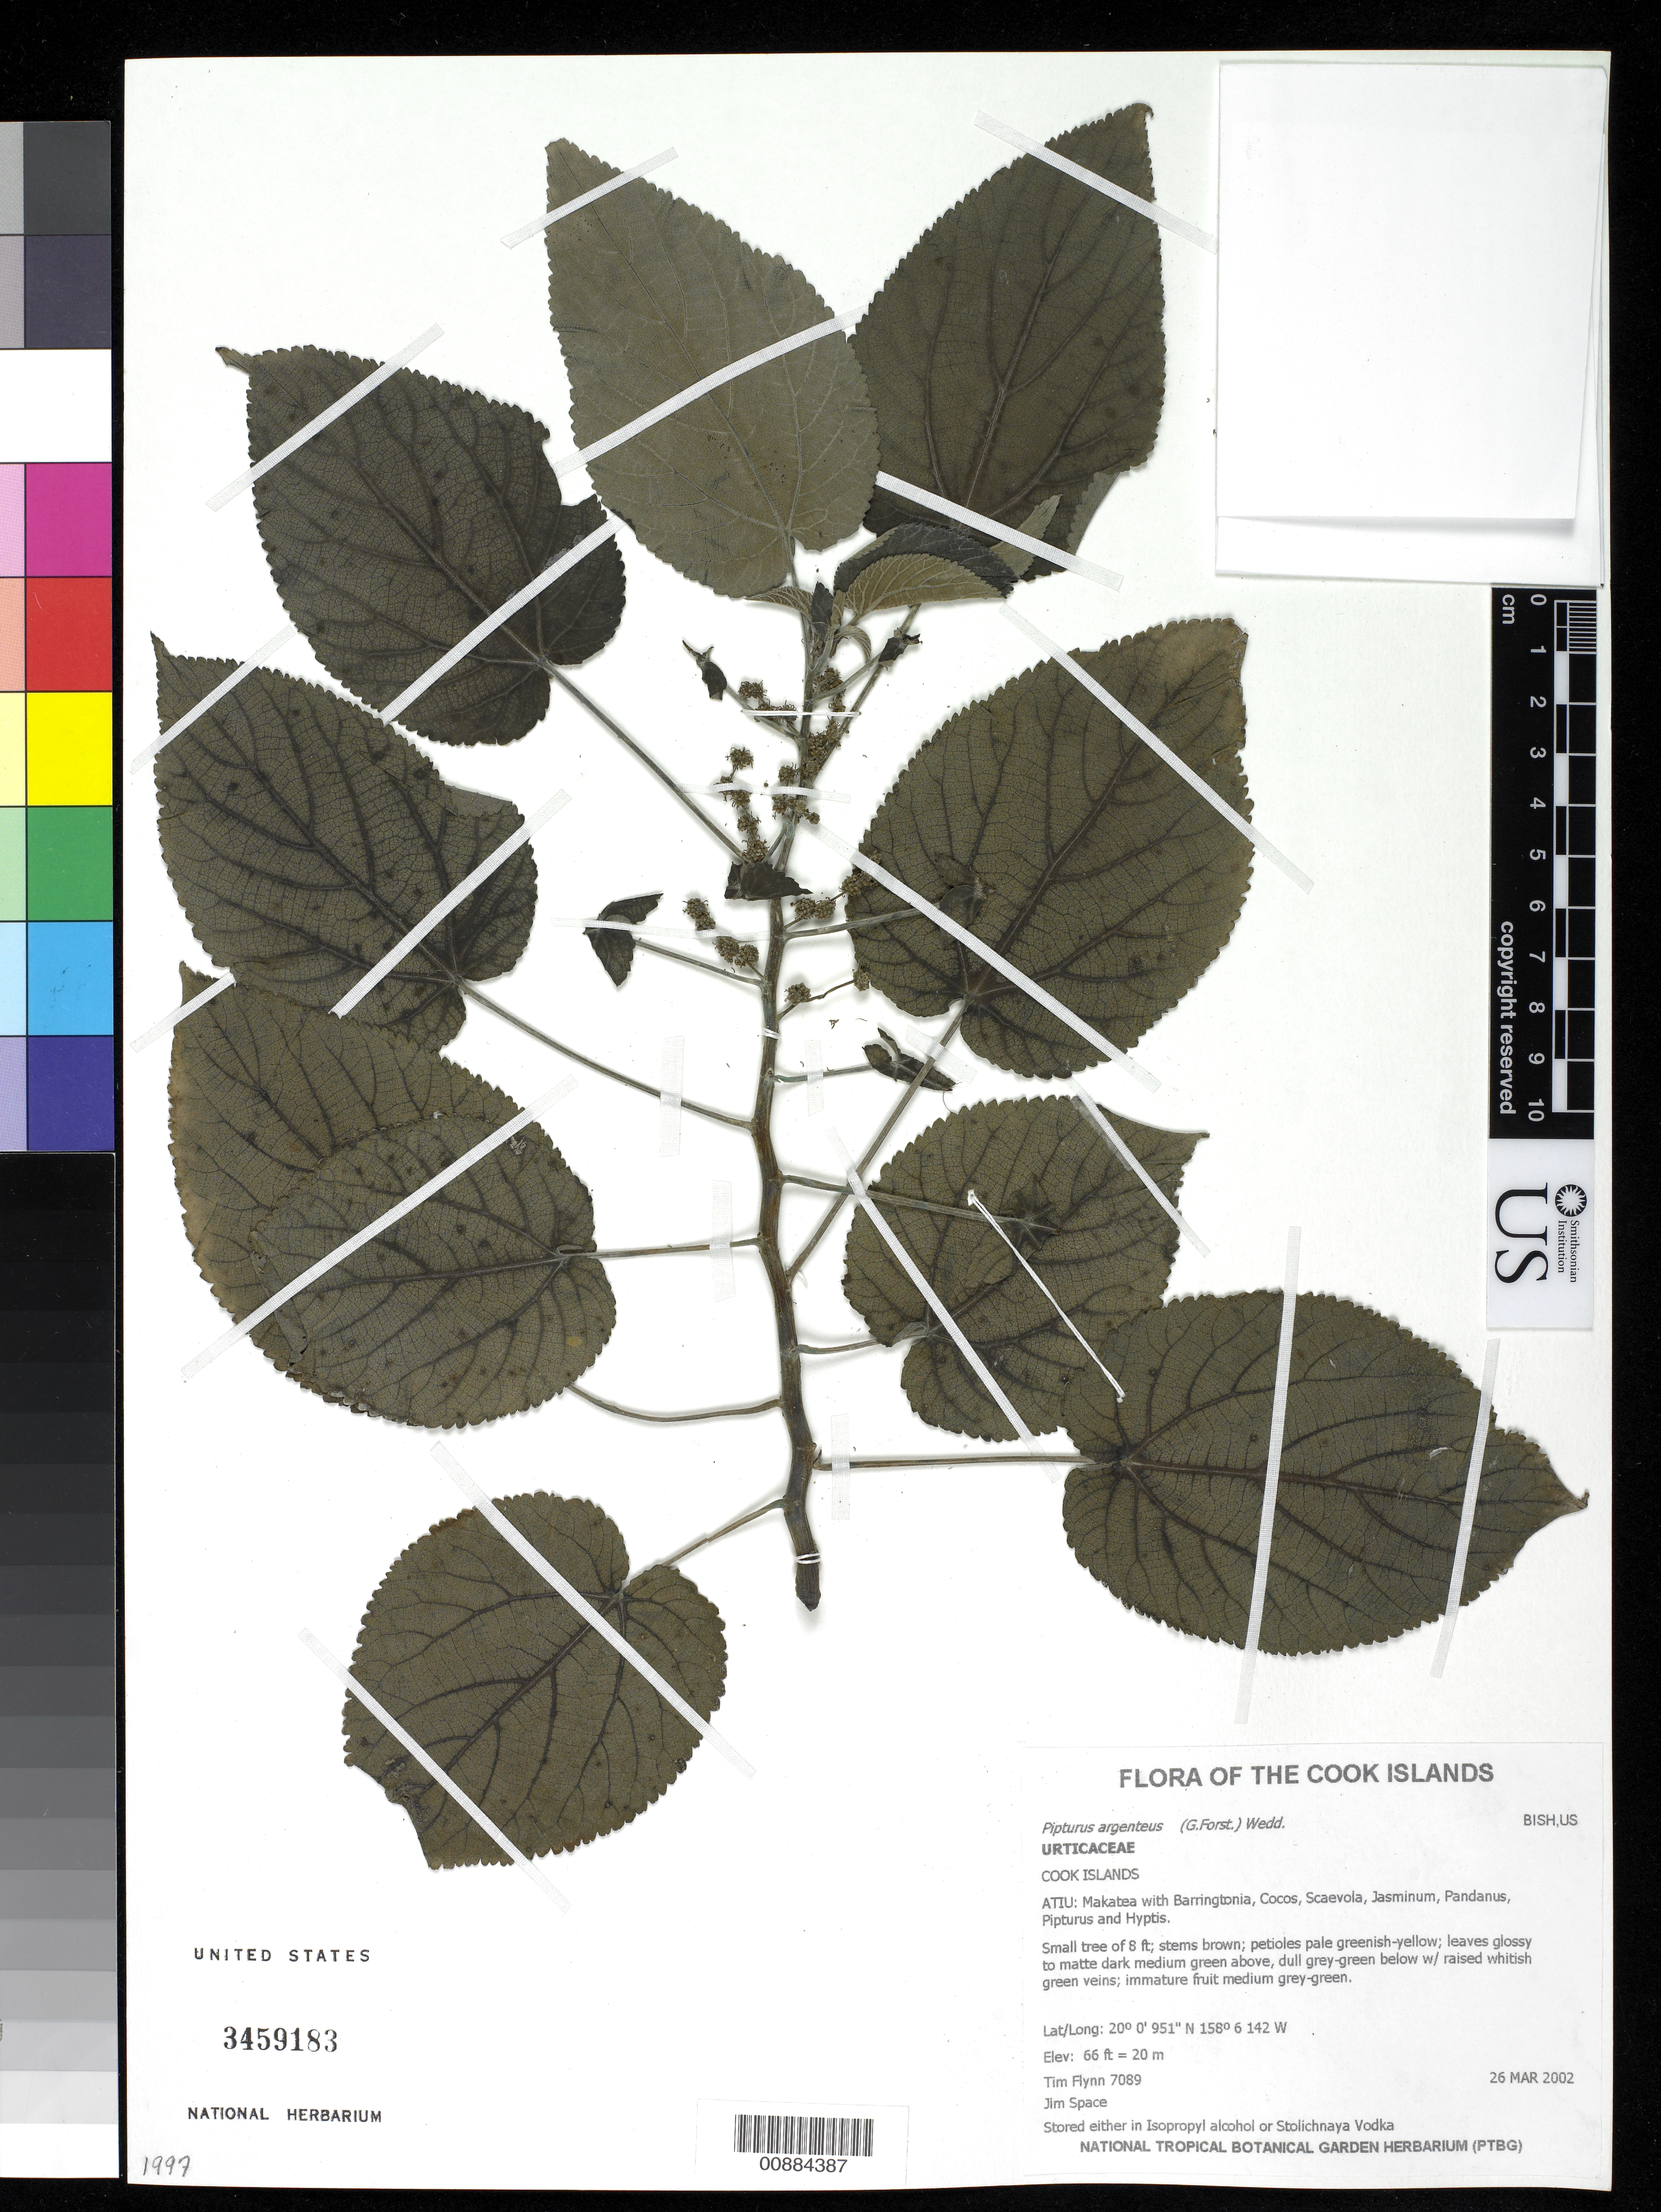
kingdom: Plantae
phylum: Tracheophyta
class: Magnoliopsida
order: Rosales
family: Urticaceae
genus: Pipturus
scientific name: Pipturus argenteus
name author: (G. Forst.) Wedd.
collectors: T. W. Flynn & J. Space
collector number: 7089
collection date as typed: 26 Mar 2002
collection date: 2002-03-26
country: Cook Islands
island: Atiu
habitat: Makatea with Barringtonia, Cocos, Scaevola, Jasminum, Pandanus, Pipturus, and Hyptis.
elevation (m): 20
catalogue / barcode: US 3459183